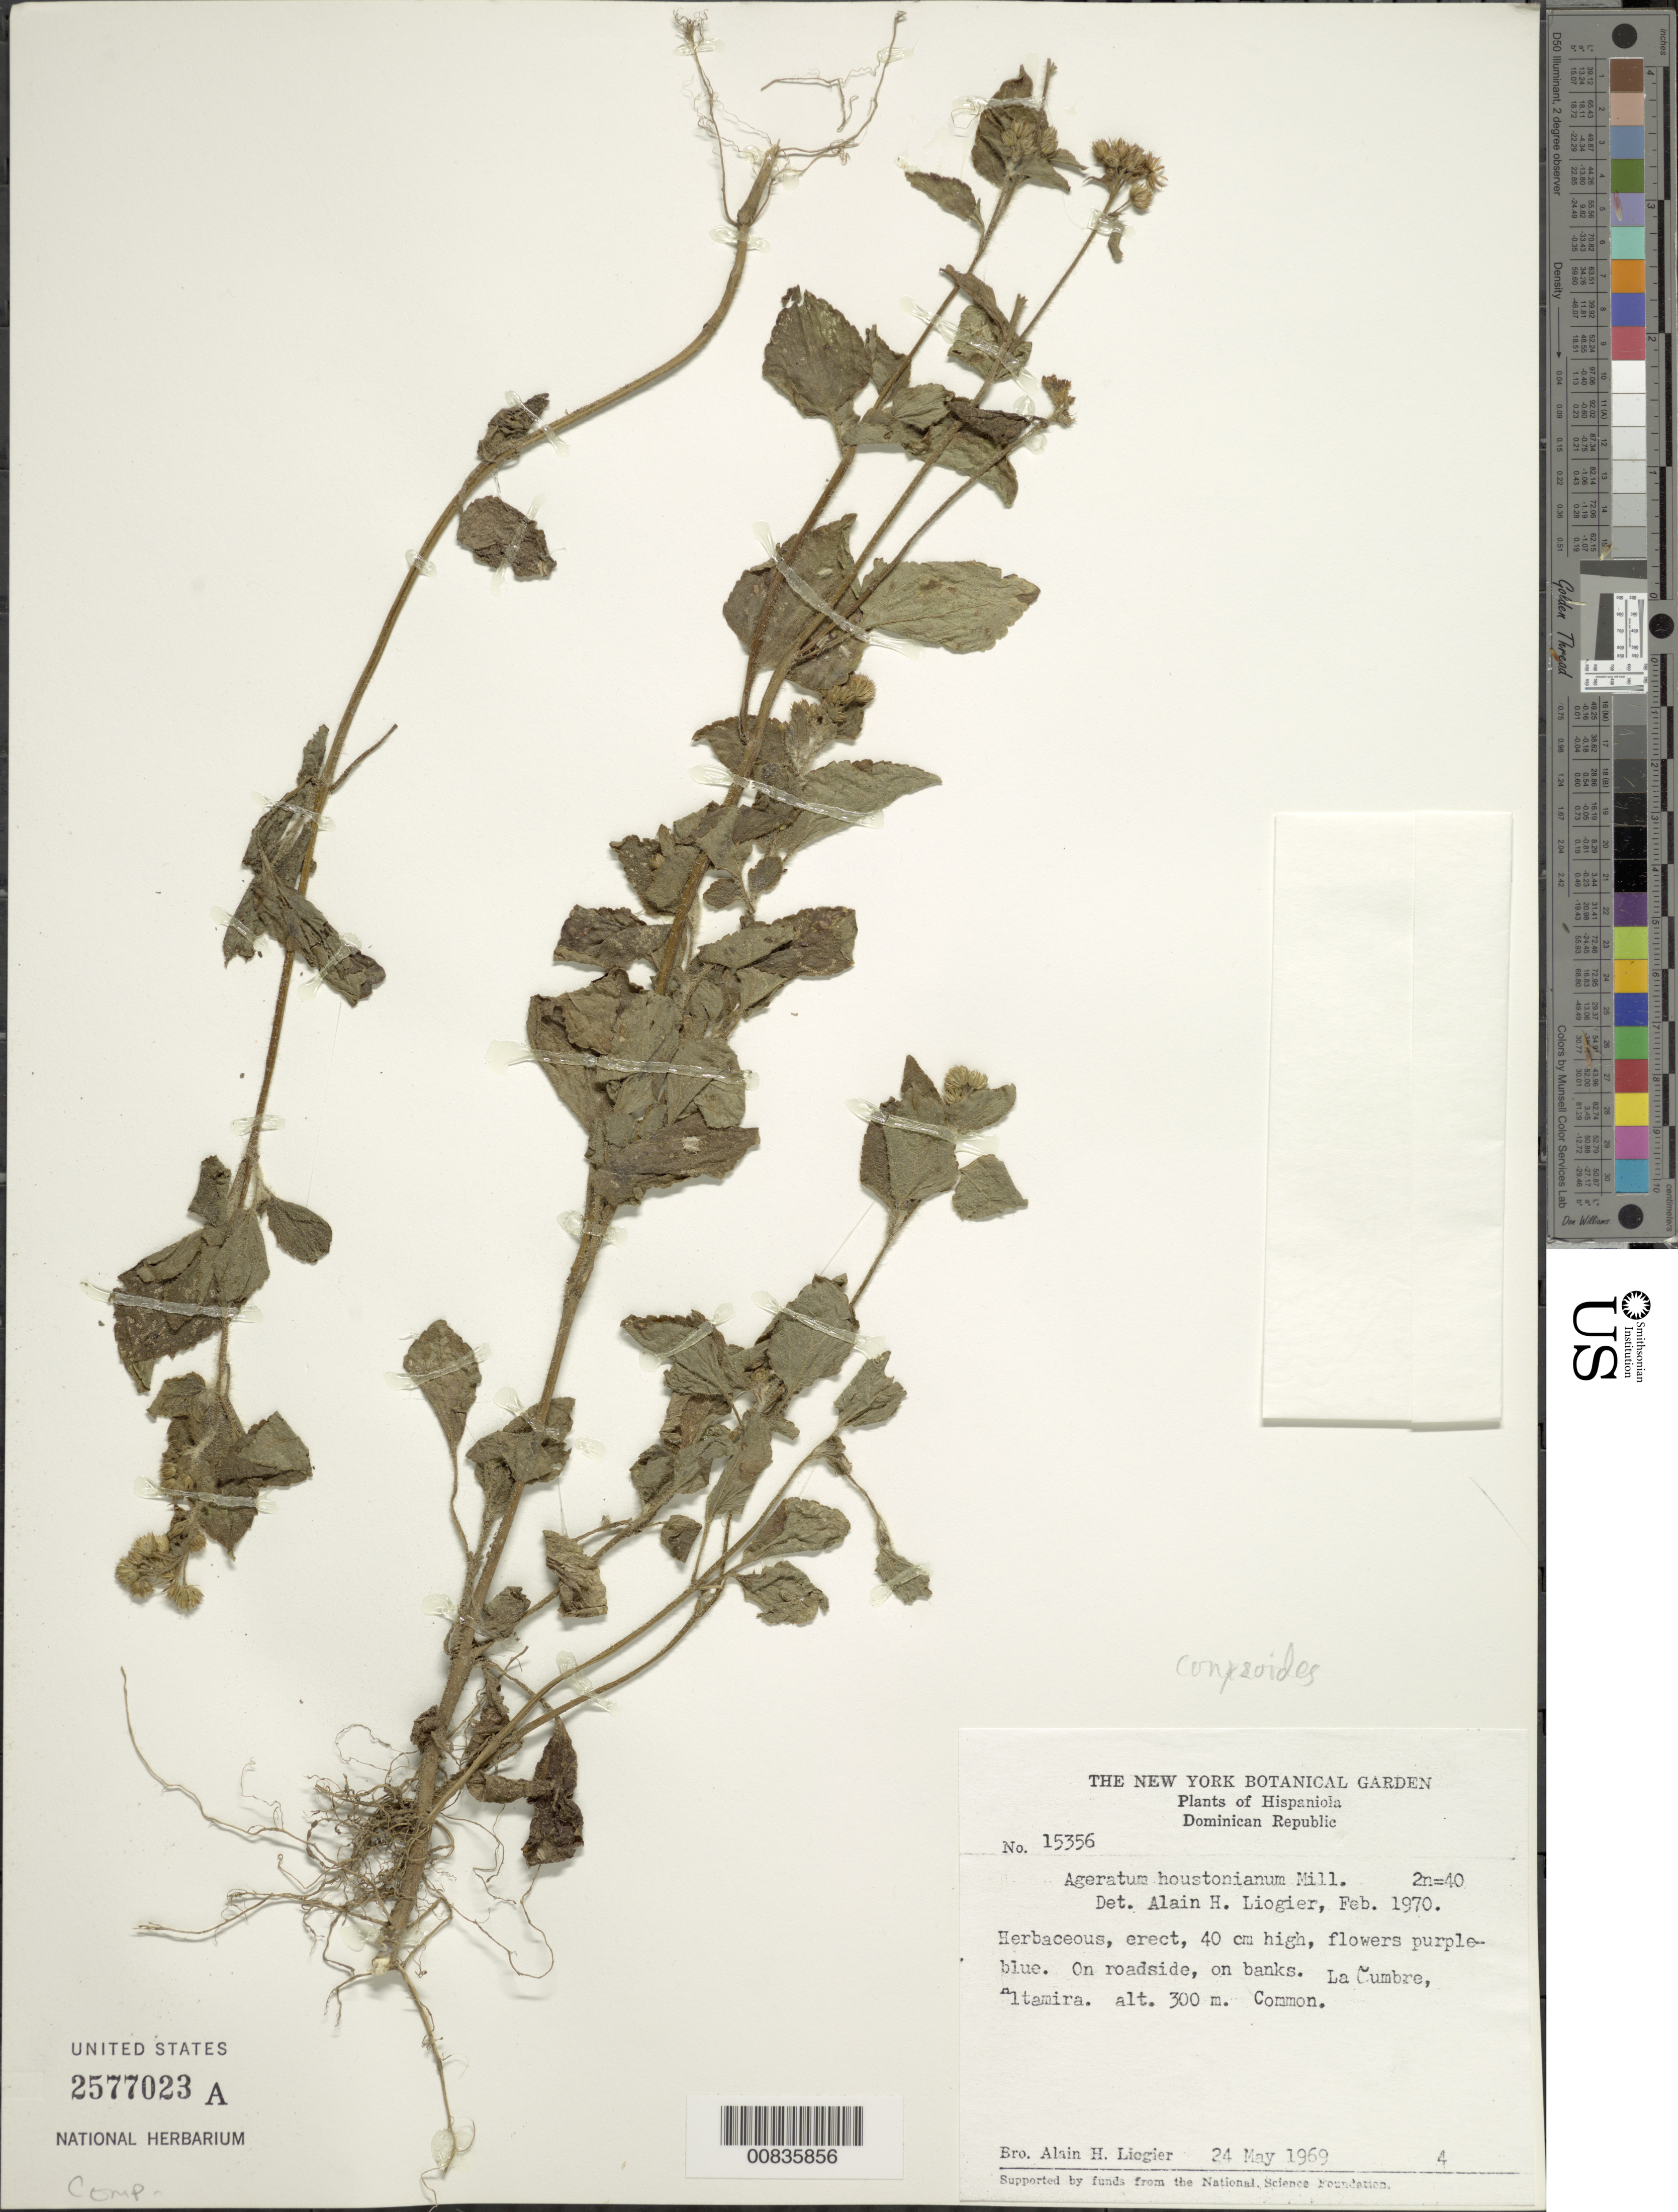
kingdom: Plantae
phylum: Tracheophyta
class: Magnoliopsida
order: Asterales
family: Asteraceae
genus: Ageratum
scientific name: Ageratum conyzoides subsp. latifolium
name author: (Cav.) M.F. Johnson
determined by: Johnson, M. F.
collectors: A. H. Liogier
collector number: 15356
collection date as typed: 24 May 1969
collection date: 1969-05-24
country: Dominican Republic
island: Hispaniola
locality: La Cumbre, Altamira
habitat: On roadside, on banks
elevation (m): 300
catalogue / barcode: US 2577023